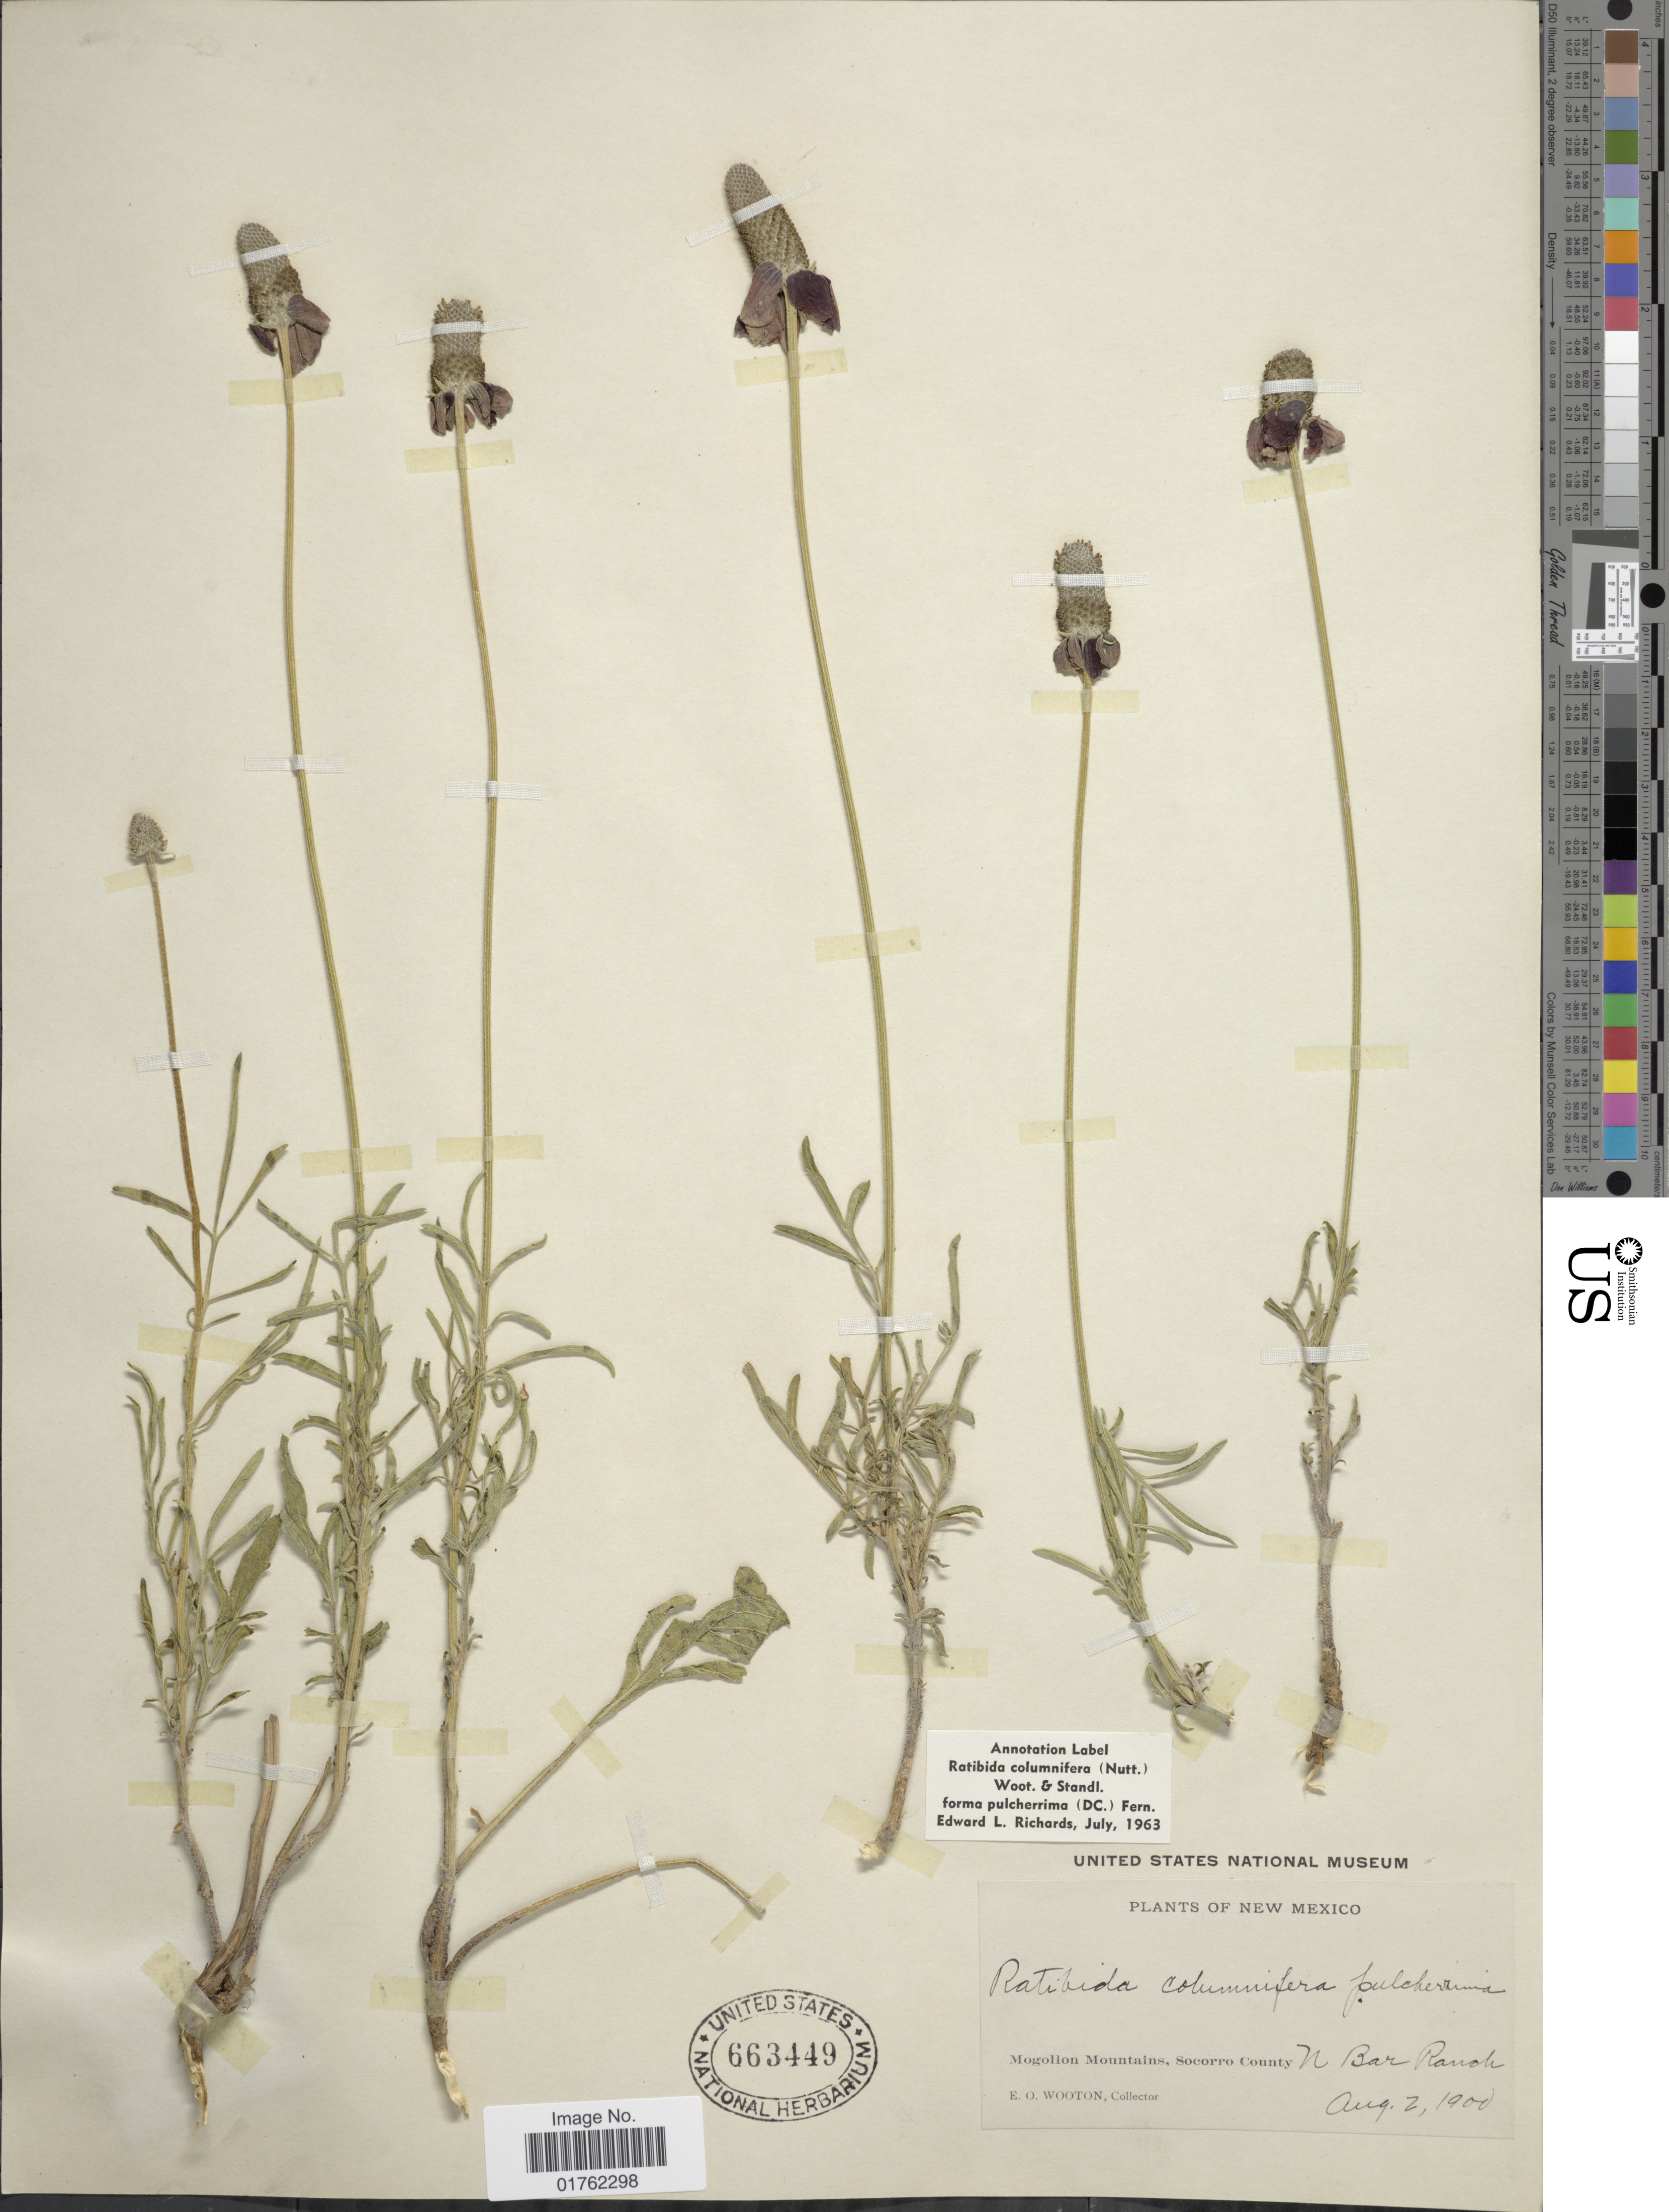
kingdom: Plantae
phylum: Tracheophyta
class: Magnoliopsida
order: Asterales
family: Asteraceae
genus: Ratibida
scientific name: Ratibida columnaris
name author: (Pursh) D. Don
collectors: E. O. Wooton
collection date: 1900-08-02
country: United States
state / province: New Mexico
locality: Mogollon Mountains, Socorro County, N. Bar Ranch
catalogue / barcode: US 663449